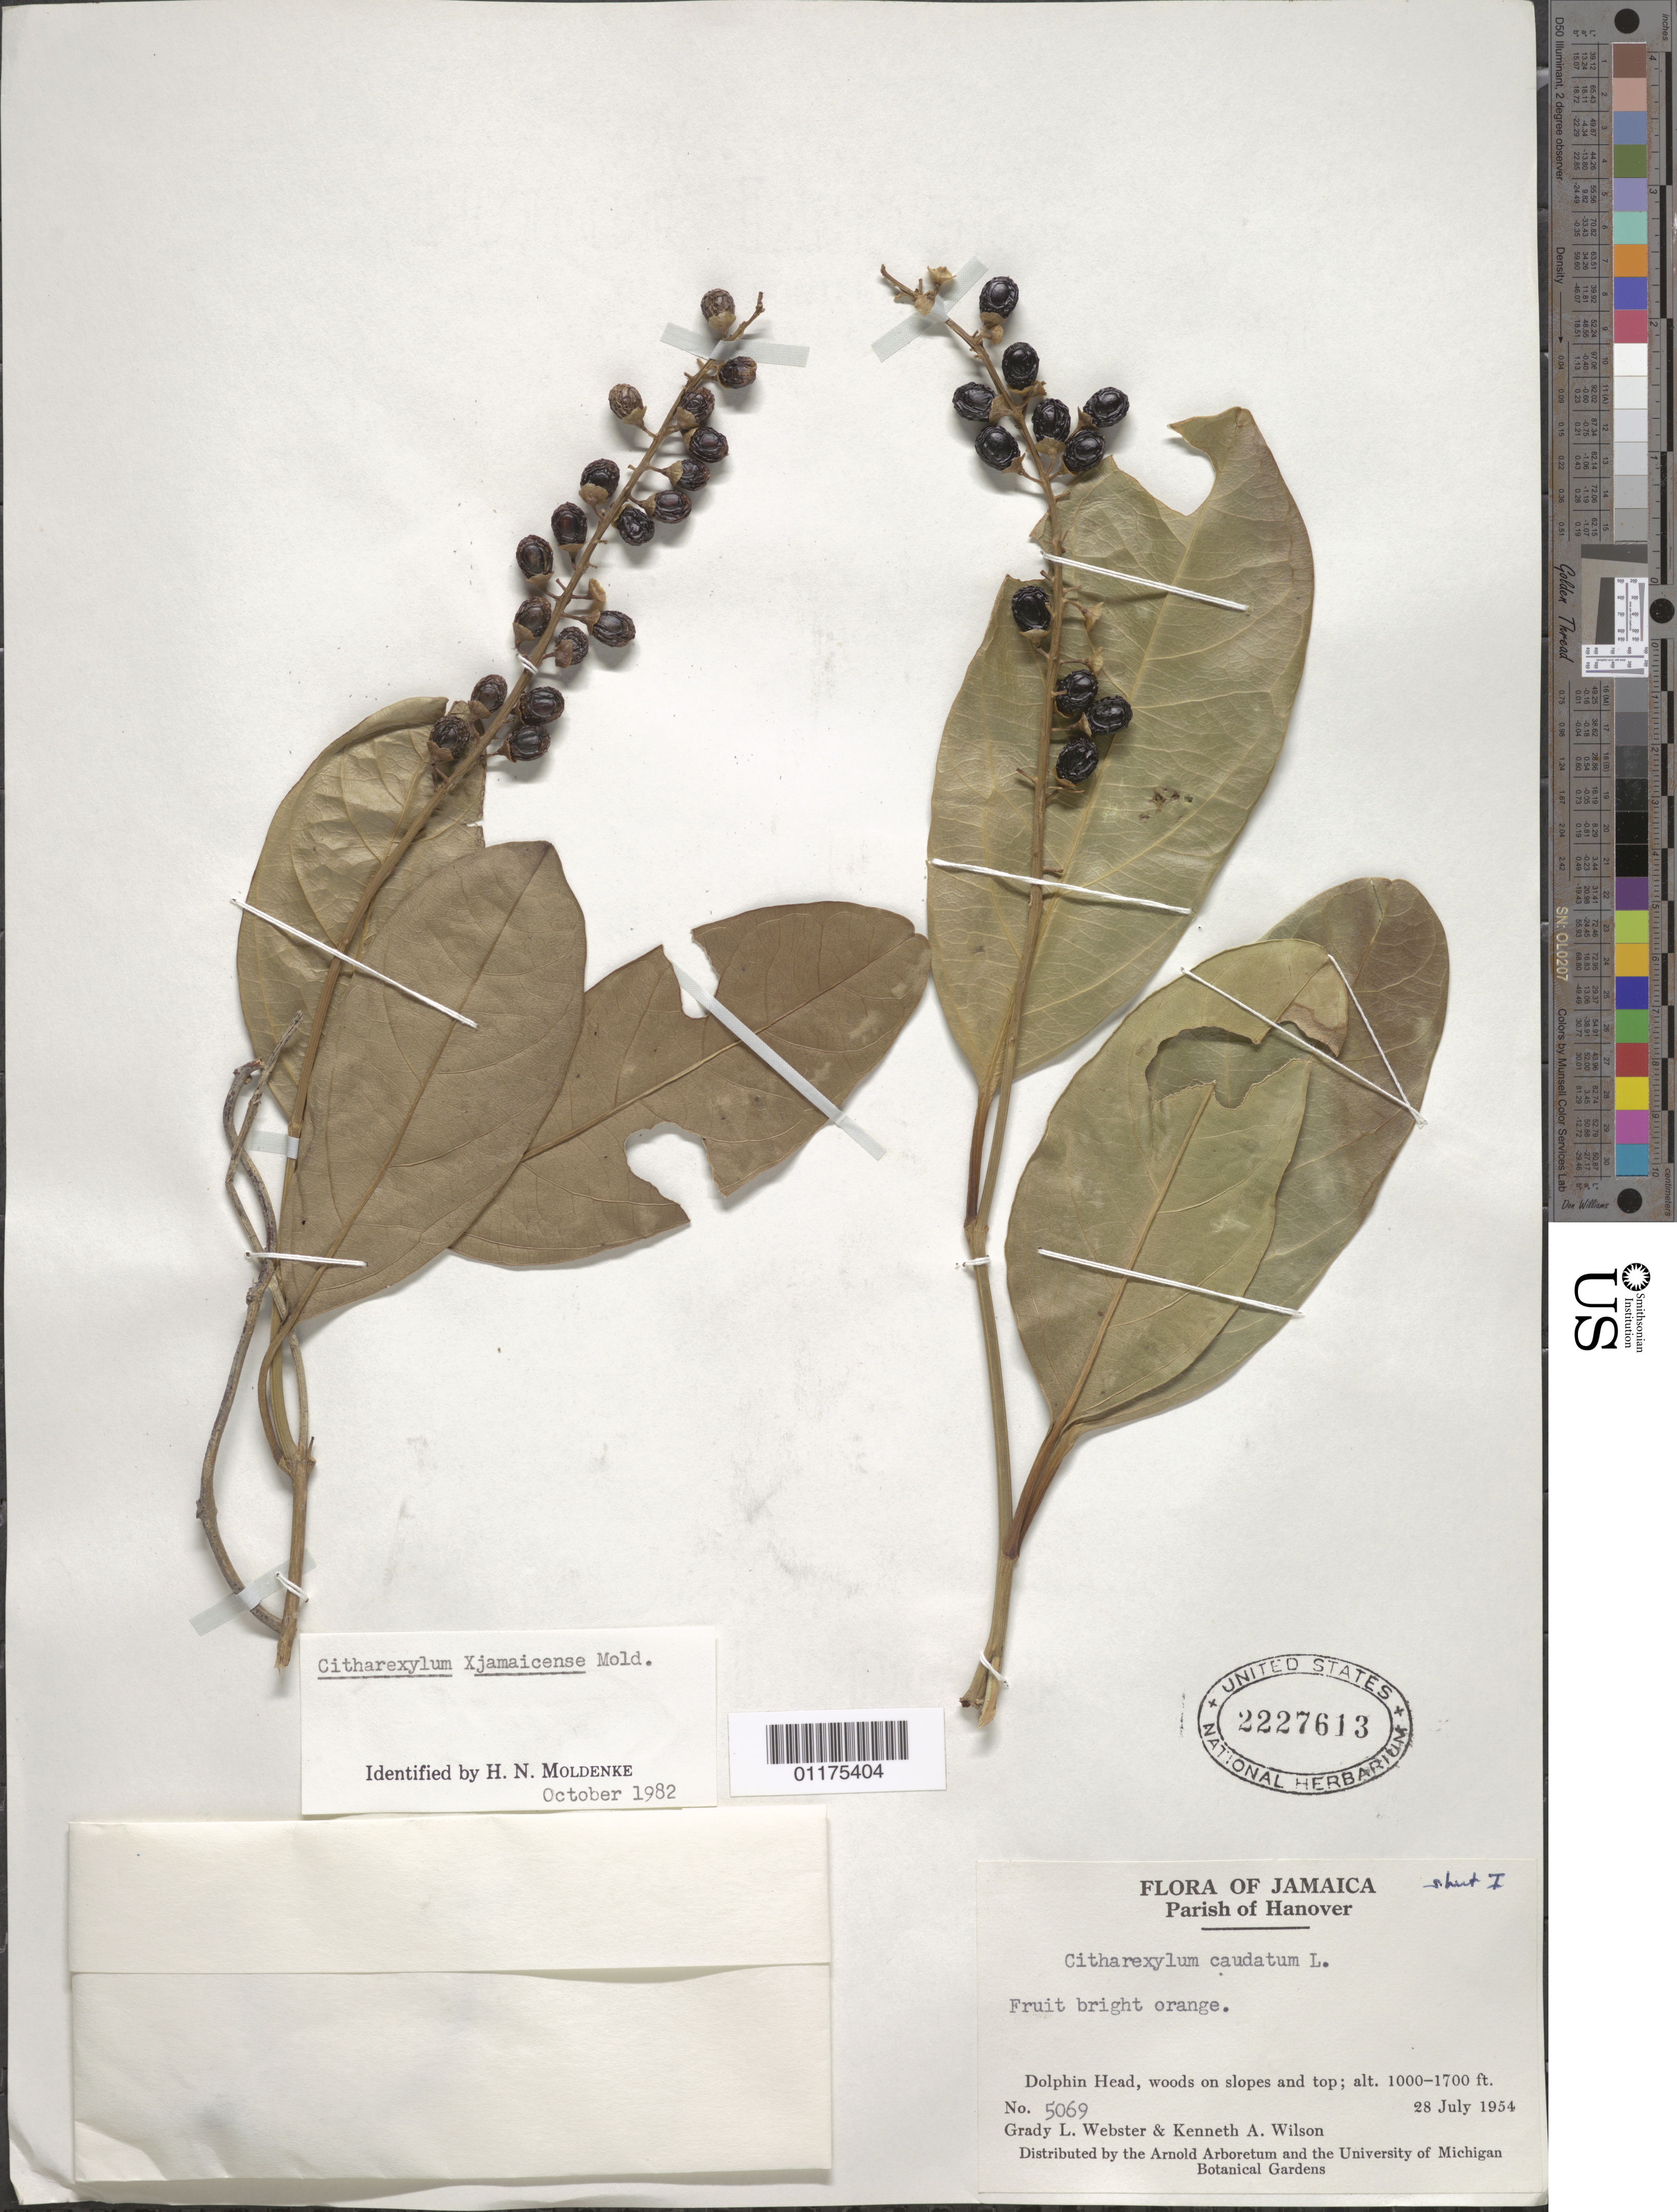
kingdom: Plantae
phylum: Tracheophyta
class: Magnoliopsida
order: Lamiales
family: Verbenaceae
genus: Citharexylum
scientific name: Citharexylum x jamaicense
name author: Moldenke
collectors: G. L. Webster & K. Wilson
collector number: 5069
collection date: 1954-07-28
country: Jamaica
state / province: Hanover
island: Greater Antilles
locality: Dolphin Head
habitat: Woods on slopes and top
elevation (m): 305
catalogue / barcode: US 2227613